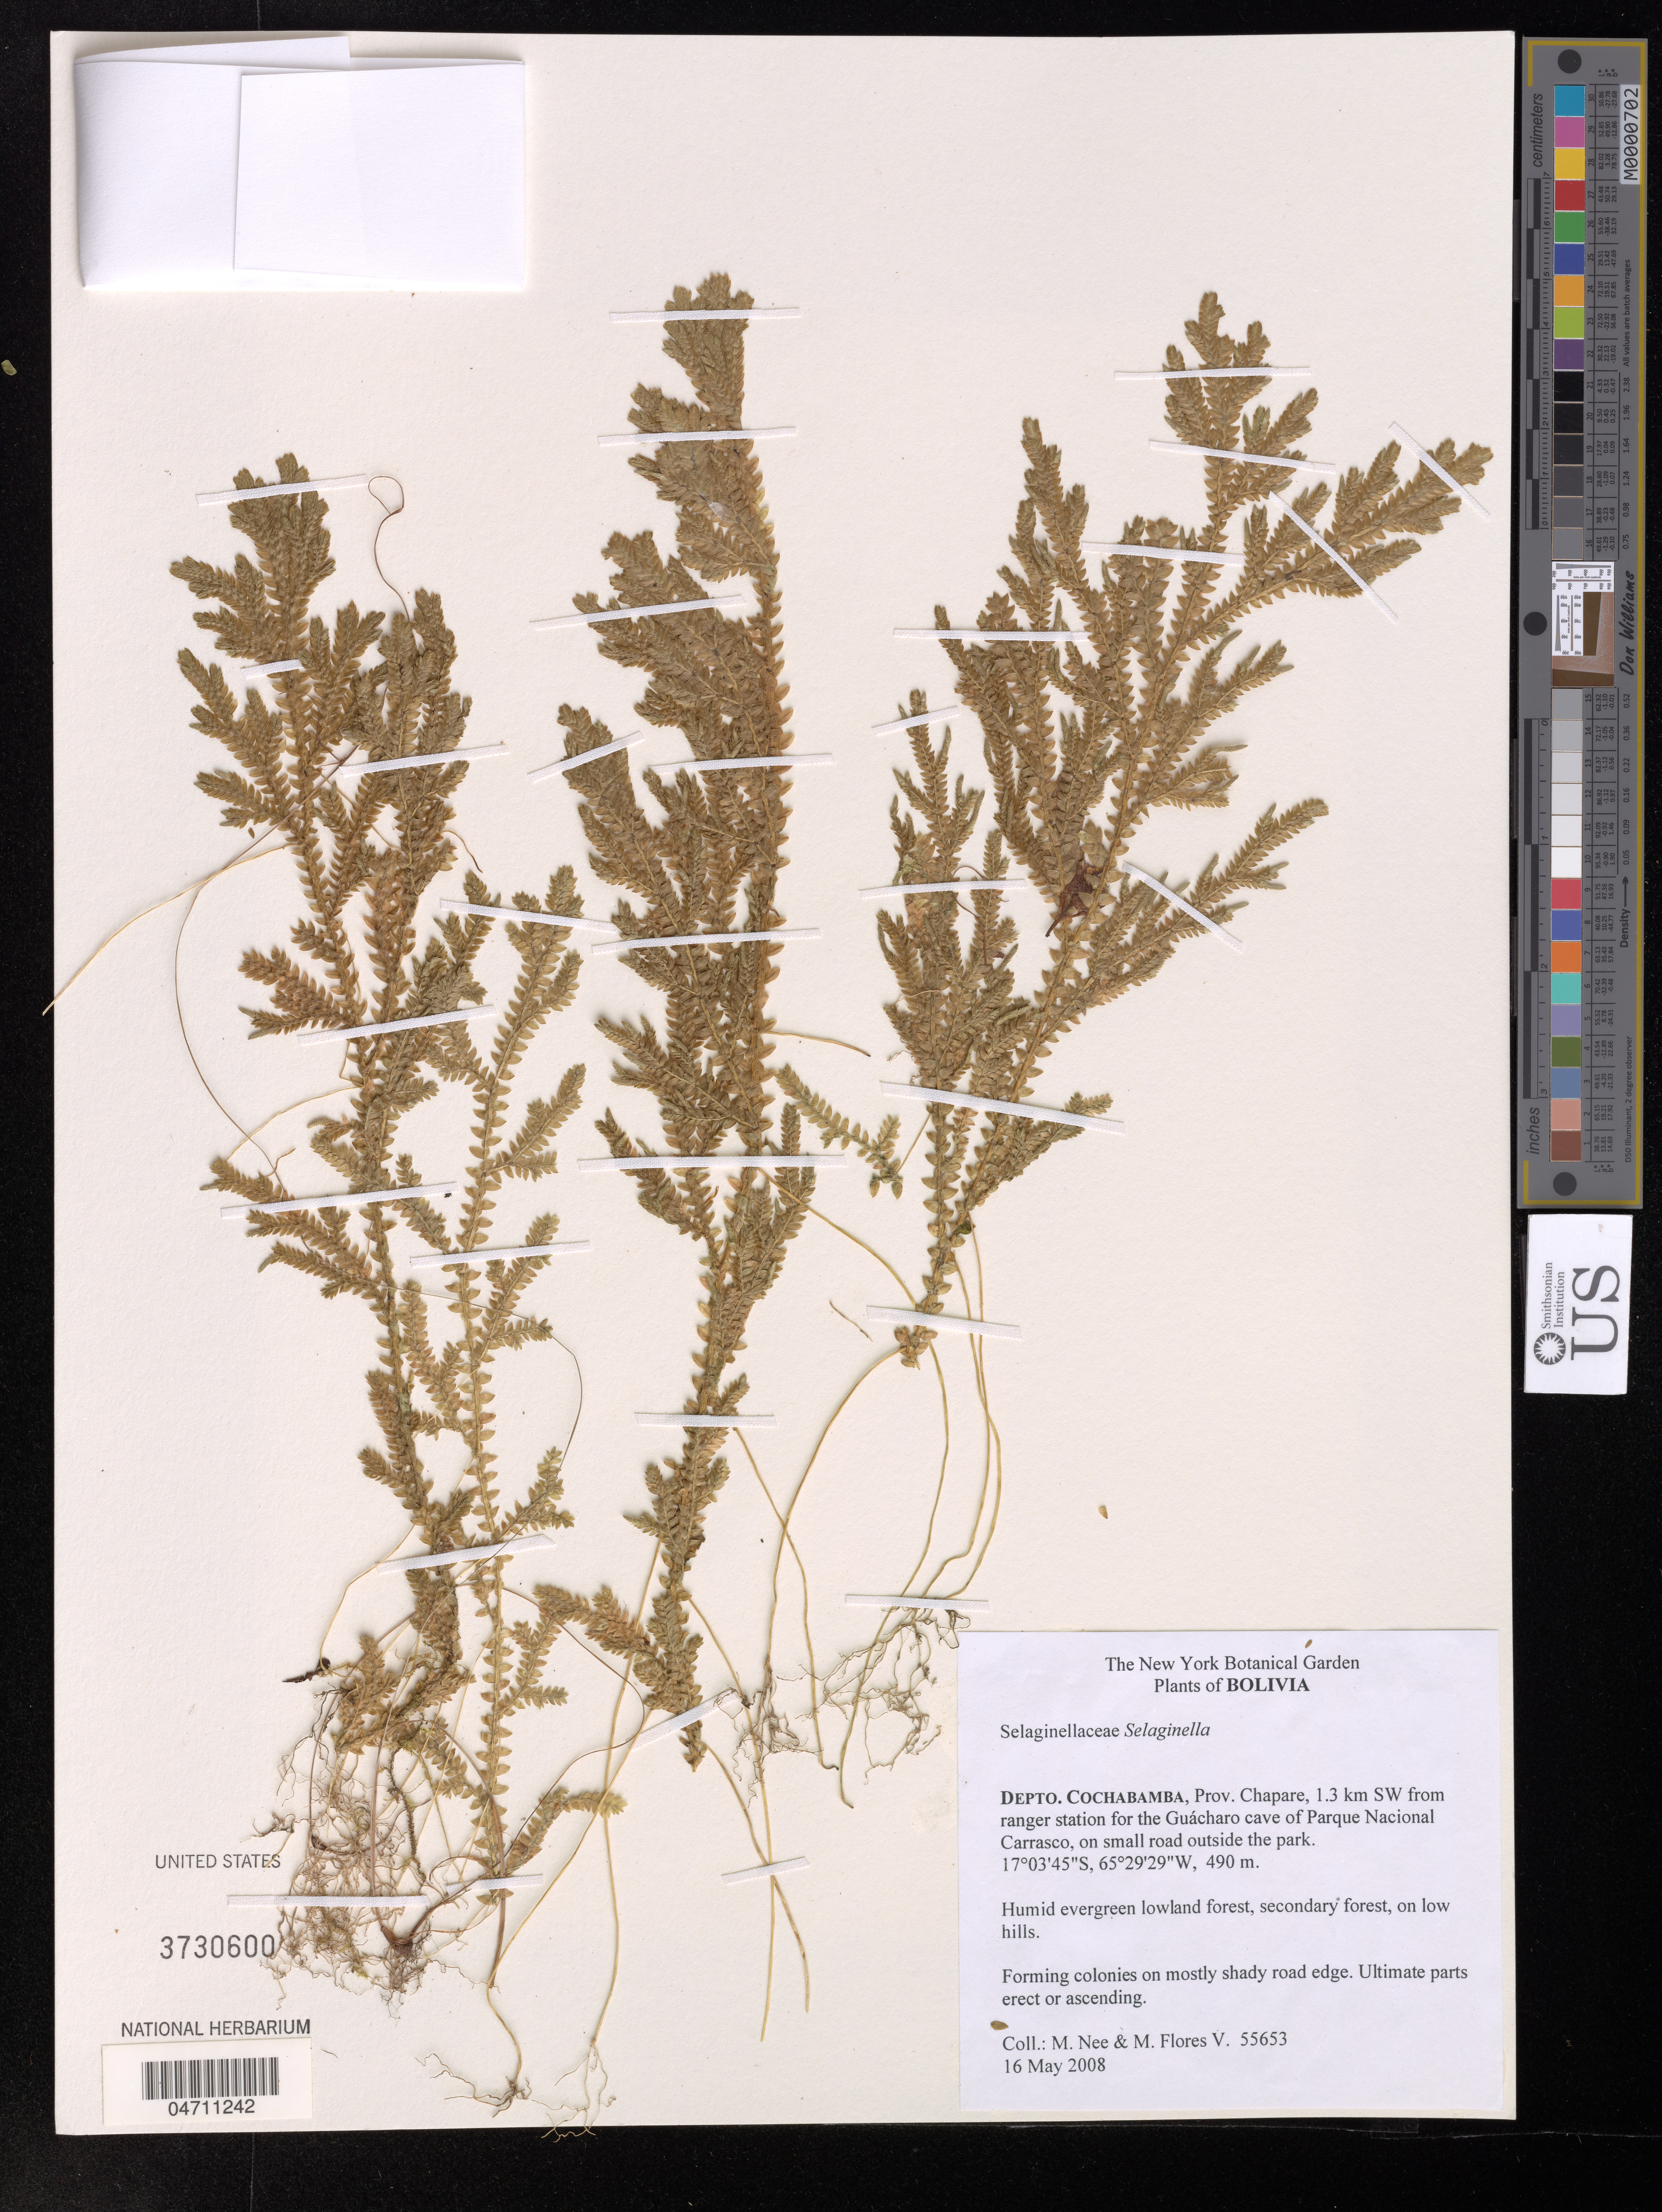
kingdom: Plantae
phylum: Tracheophyta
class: Lycopodiopsida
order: Selaginellales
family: Selaginellaceae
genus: Selaginella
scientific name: Selaginella sp.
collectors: M. Nee & M. Flores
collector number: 55653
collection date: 2008-05-16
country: Bolivia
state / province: Cochabamba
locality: Prov. Chapare, 1.3 km SW from ranger station for the Guácharo cave of Parque Nacional Carrasco, on small road outside the park.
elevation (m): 490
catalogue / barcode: US 3730600